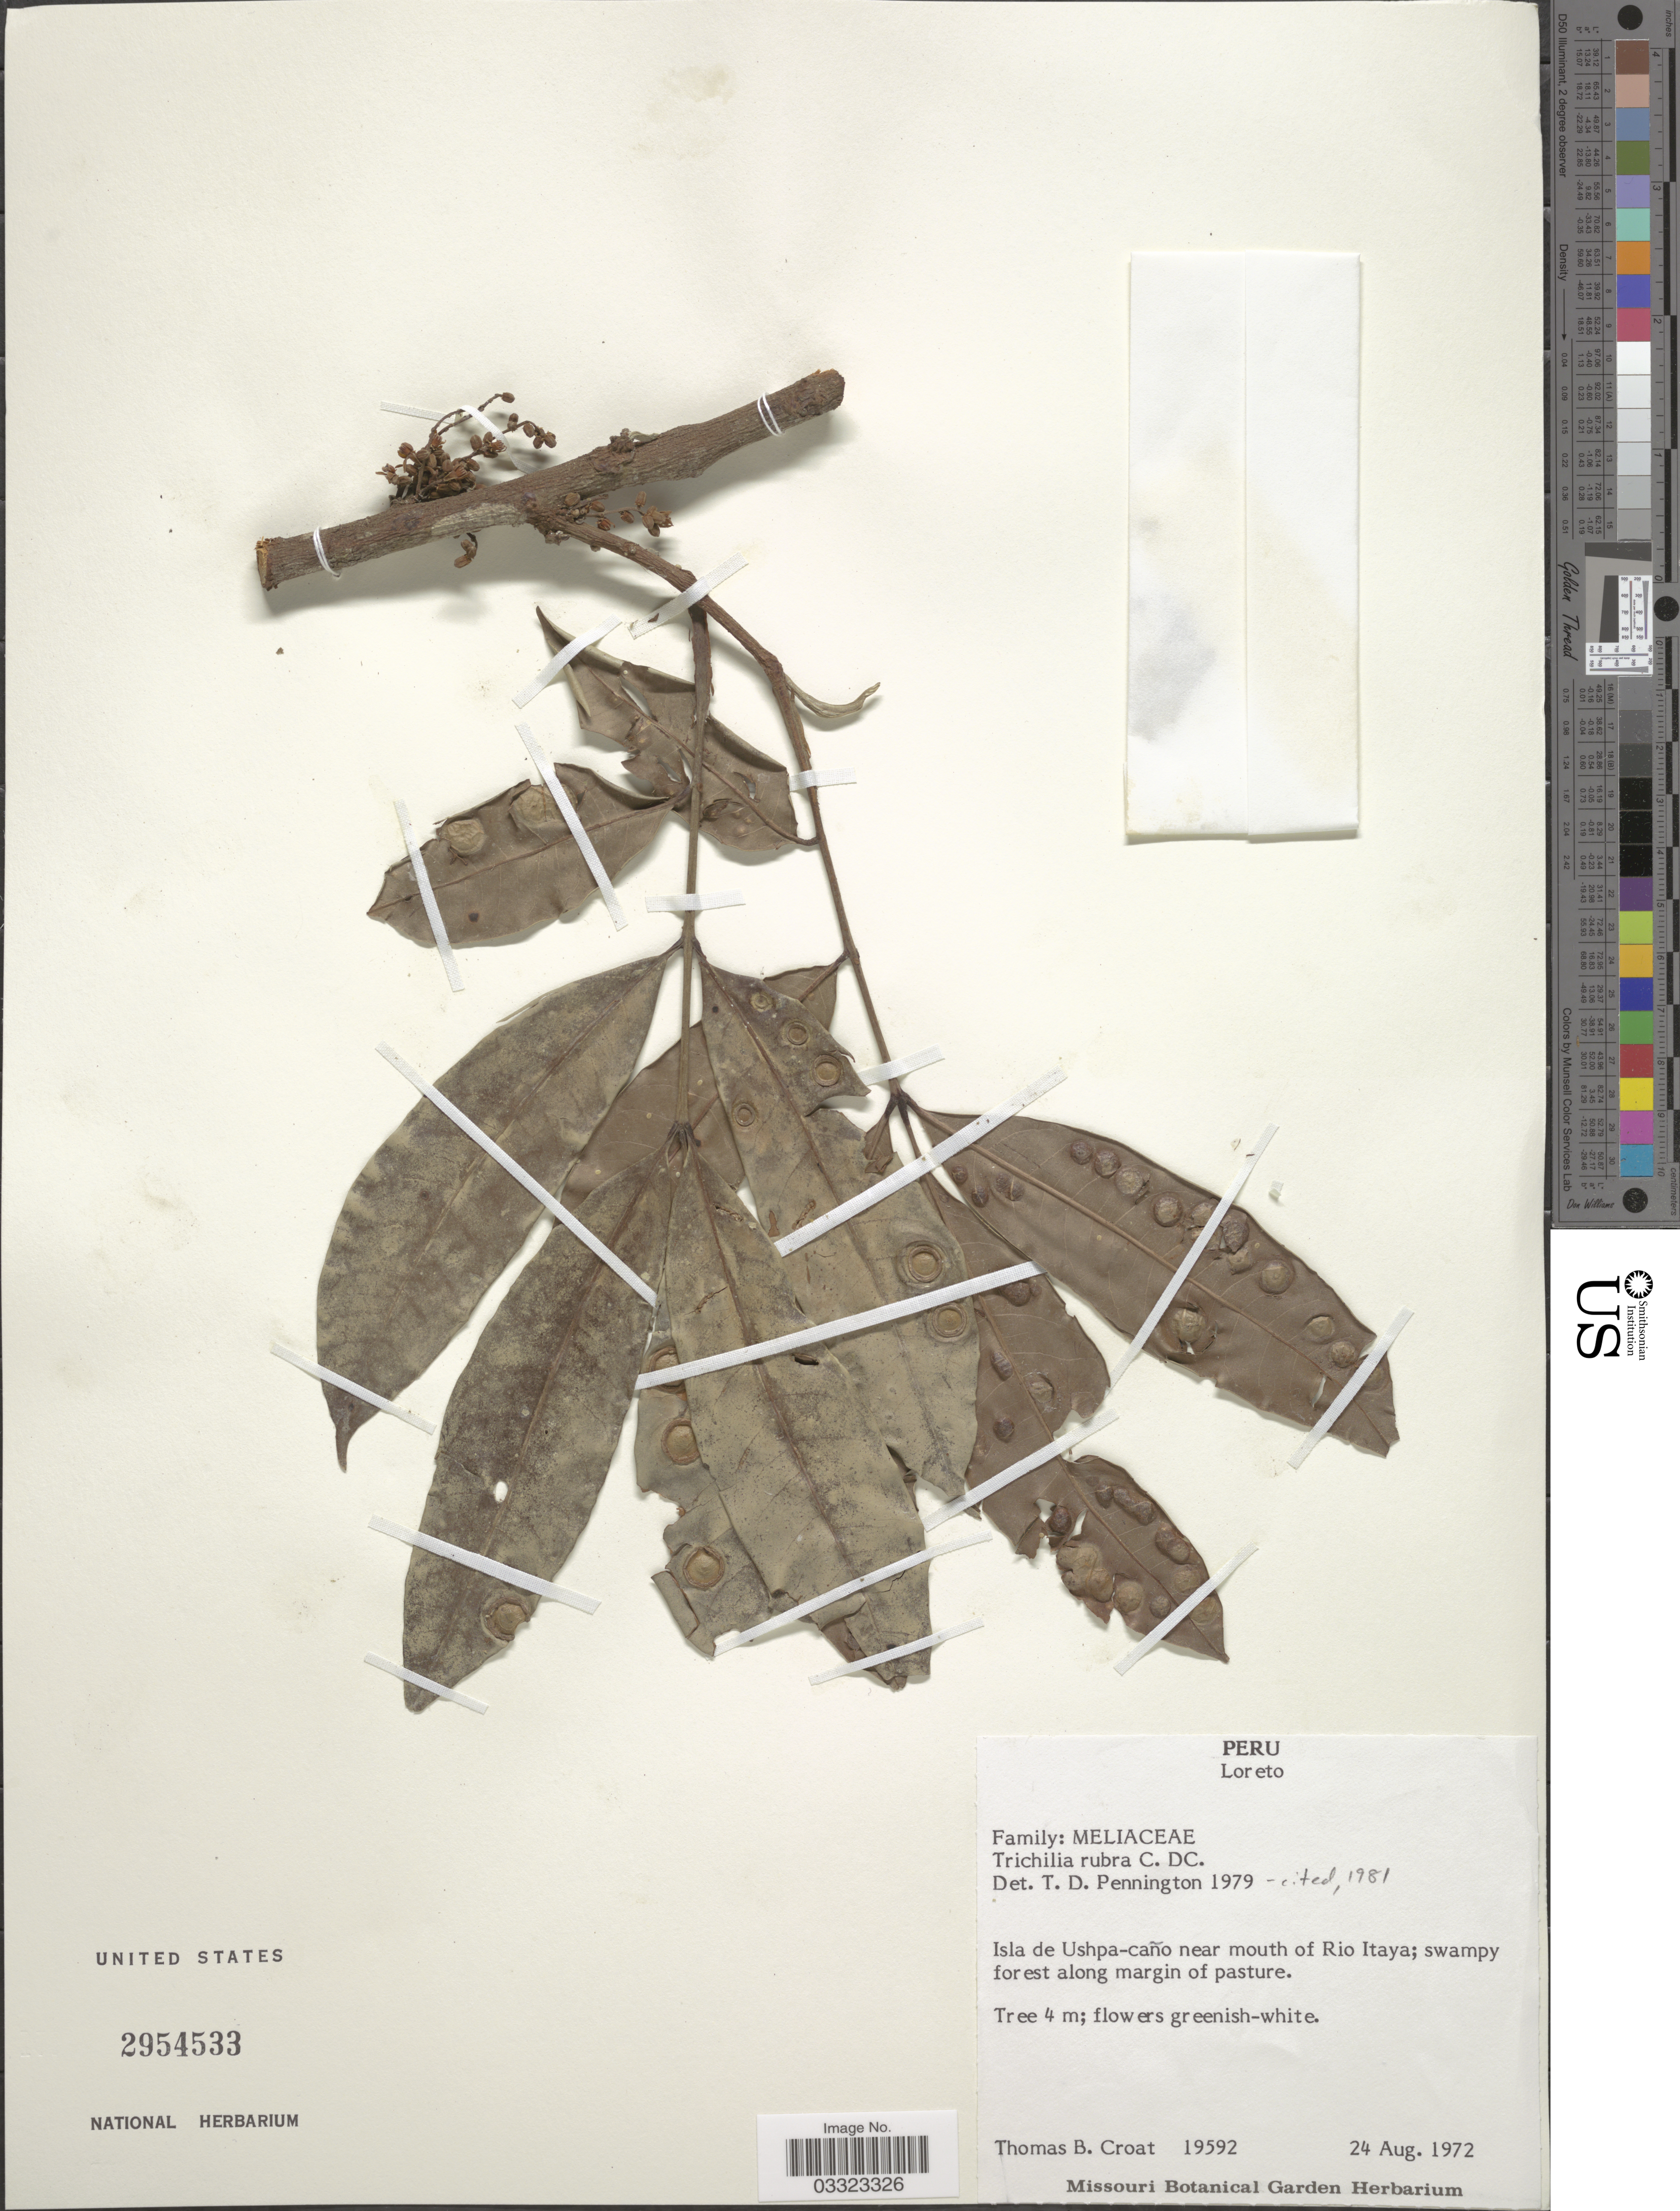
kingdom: Plantae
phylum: Tracheophyta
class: Magnoliopsida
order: Sapindales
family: Meliaceae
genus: Trichilia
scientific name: Trichilia rubra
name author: C. DC.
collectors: T. B. Croat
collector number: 19592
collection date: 1972-08-24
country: Peru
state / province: Loreto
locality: Isla de Ushpa-caño near mouth of Rio Itaya.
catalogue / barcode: US 2954533